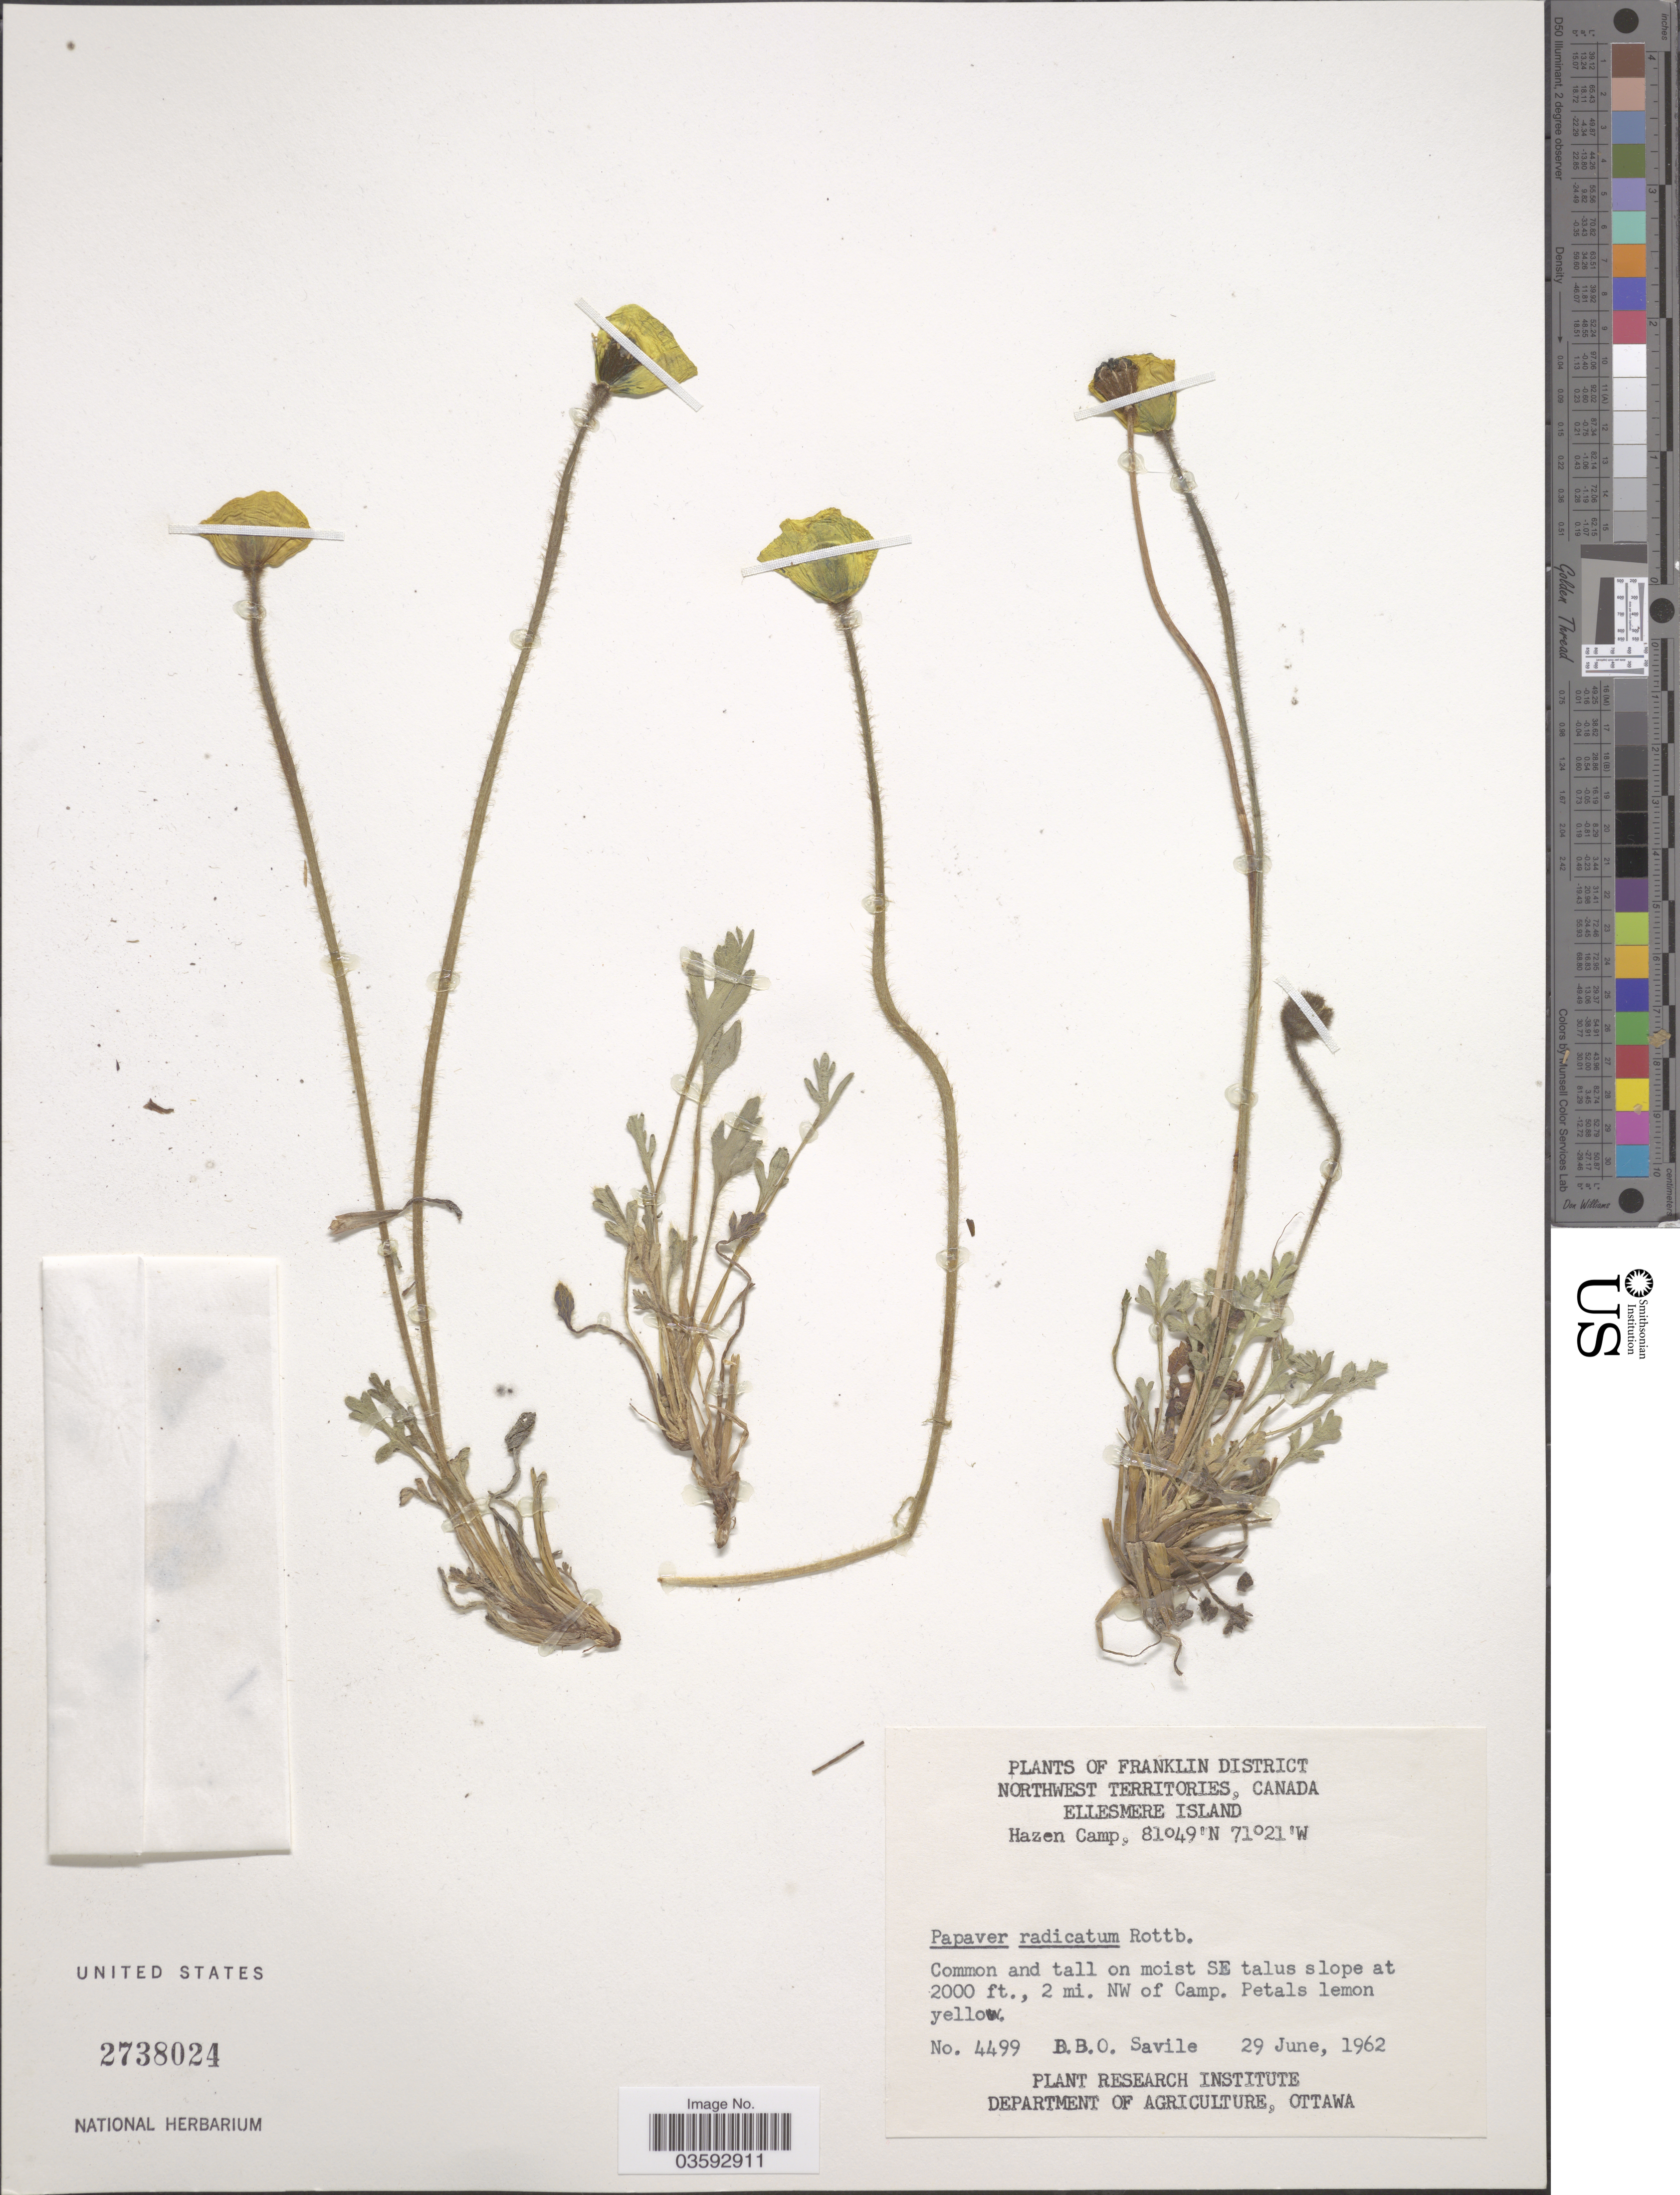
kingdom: Plantae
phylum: Tracheophyta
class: Magnoliopsida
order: Ranunculales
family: Papaveraceae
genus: Papaver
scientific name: Papaver radicatum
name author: Rottb.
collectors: D. Savile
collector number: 4499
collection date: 1962-06-29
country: Canada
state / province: Northwest Territories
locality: Franklin District. Ellesmere Island. Hazen Camp. SE talus slope, 2 mi. NW of Camp.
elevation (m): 610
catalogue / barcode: US 2738024